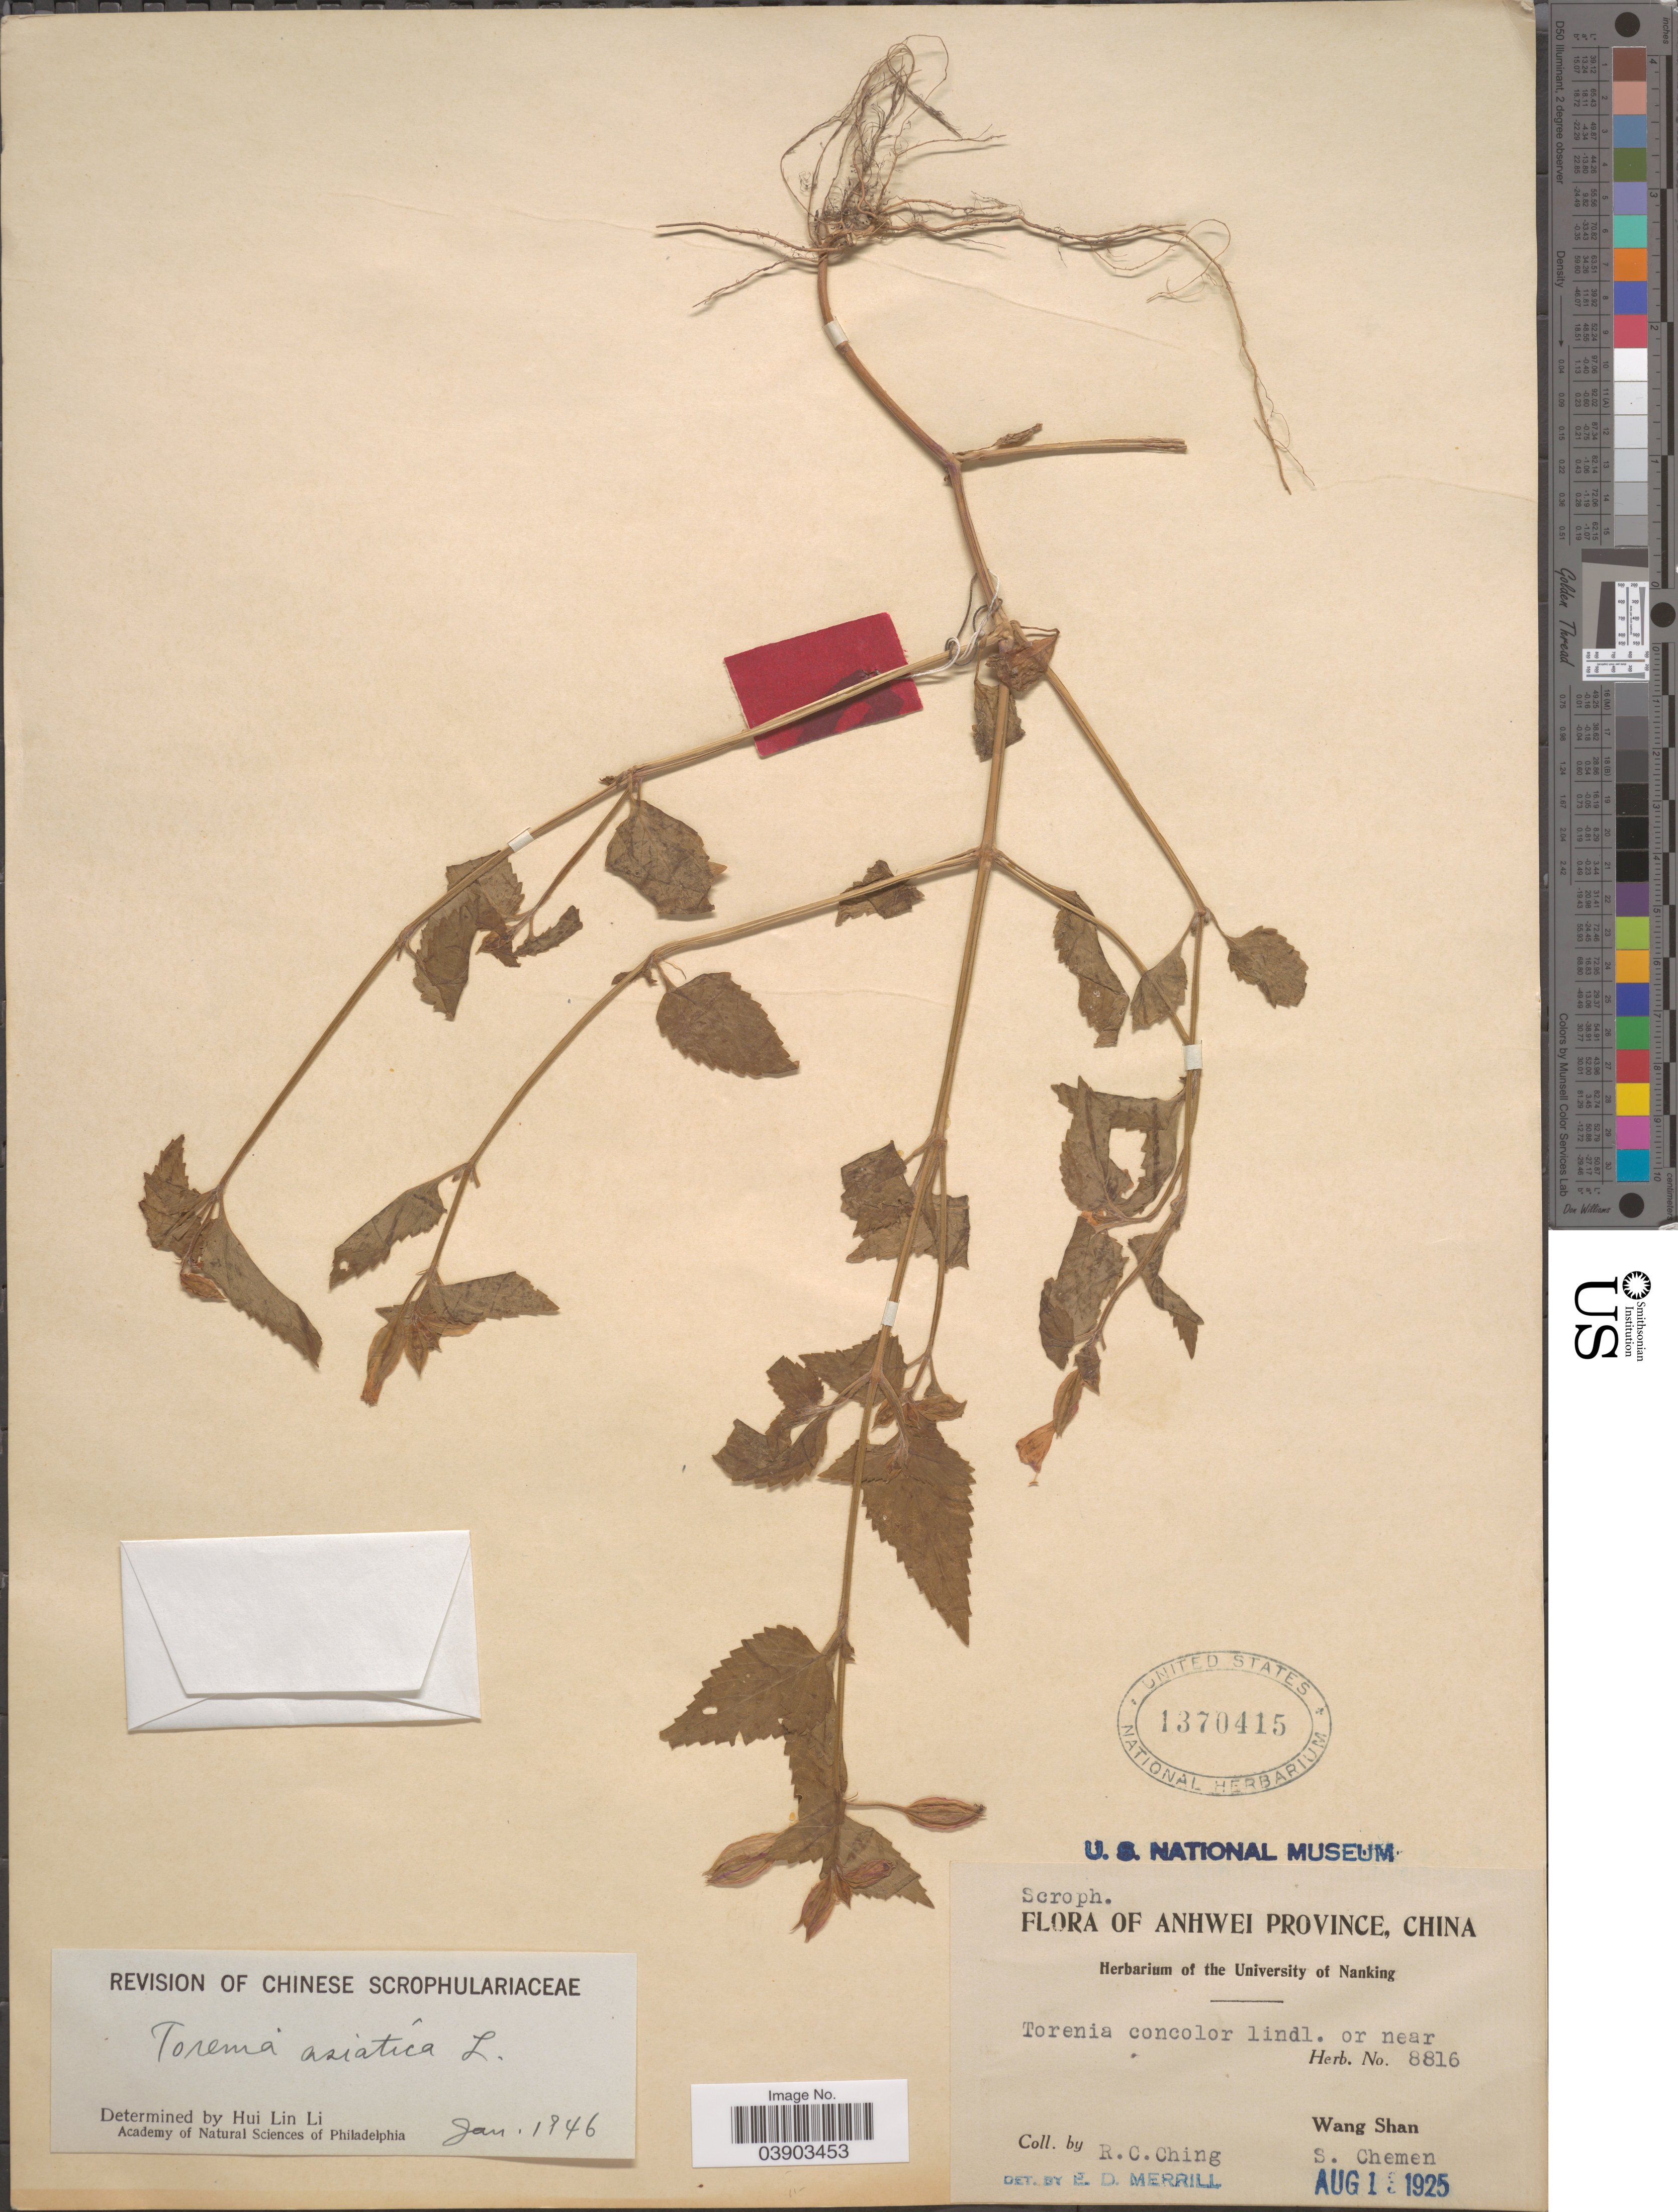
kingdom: Plantae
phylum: Tracheophyta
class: Magnoliopsida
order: Lamiales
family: Linderniaceae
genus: Torenia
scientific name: Torenia asiatica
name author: L.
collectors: R. C. Ching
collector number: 8816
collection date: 1925-08-13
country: China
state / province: Anhui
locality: Anhwei Province. Wang Shan. S. Chemen.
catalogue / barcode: US 1370415